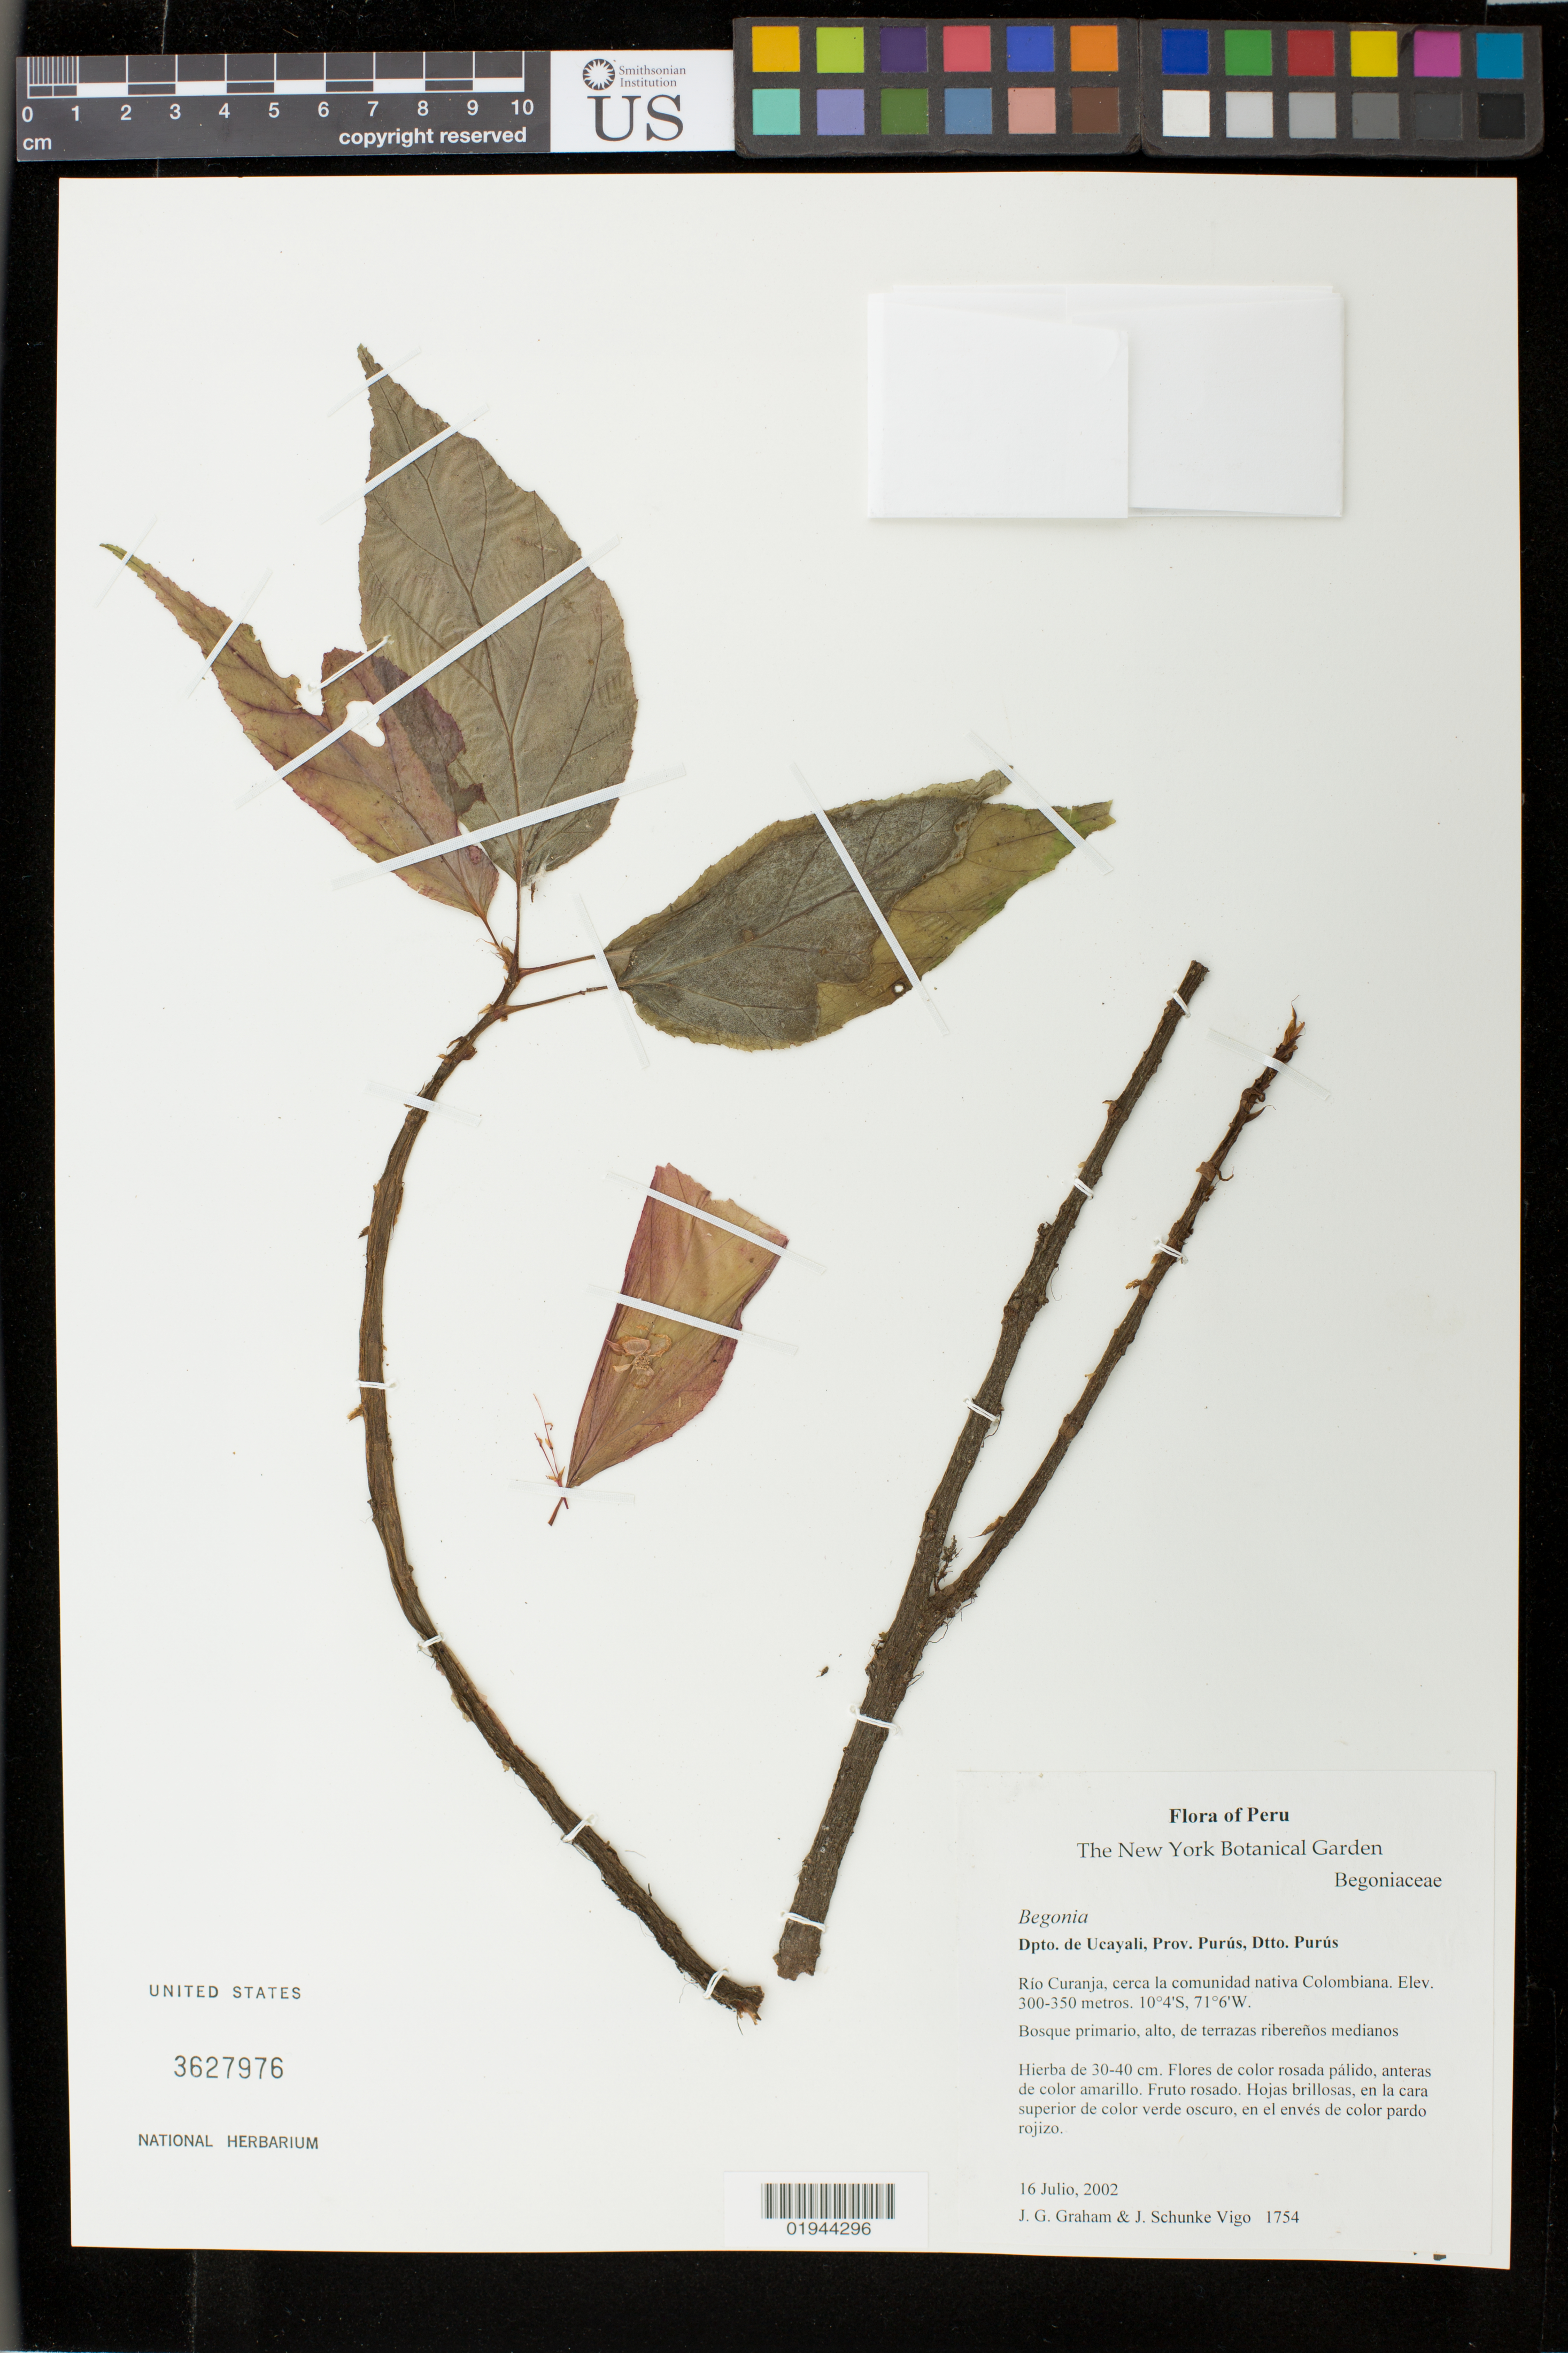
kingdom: Plantae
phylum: Tracheophyta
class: Magnoliopsida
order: Cucurbitales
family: Begoniaceae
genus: Begonia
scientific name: Begonia brandbygeana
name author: L.B. Sm. & Wassh.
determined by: Moonlight, Peter, Royal Botanic Garden Edinburgh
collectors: J. Graham & J. Schunke Vigo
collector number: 1754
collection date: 2002-07-16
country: Peru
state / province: Ucayali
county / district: Purús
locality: Rio Curanja, cerca la communidad nativa Colombiana.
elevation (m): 300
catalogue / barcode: US 3627976